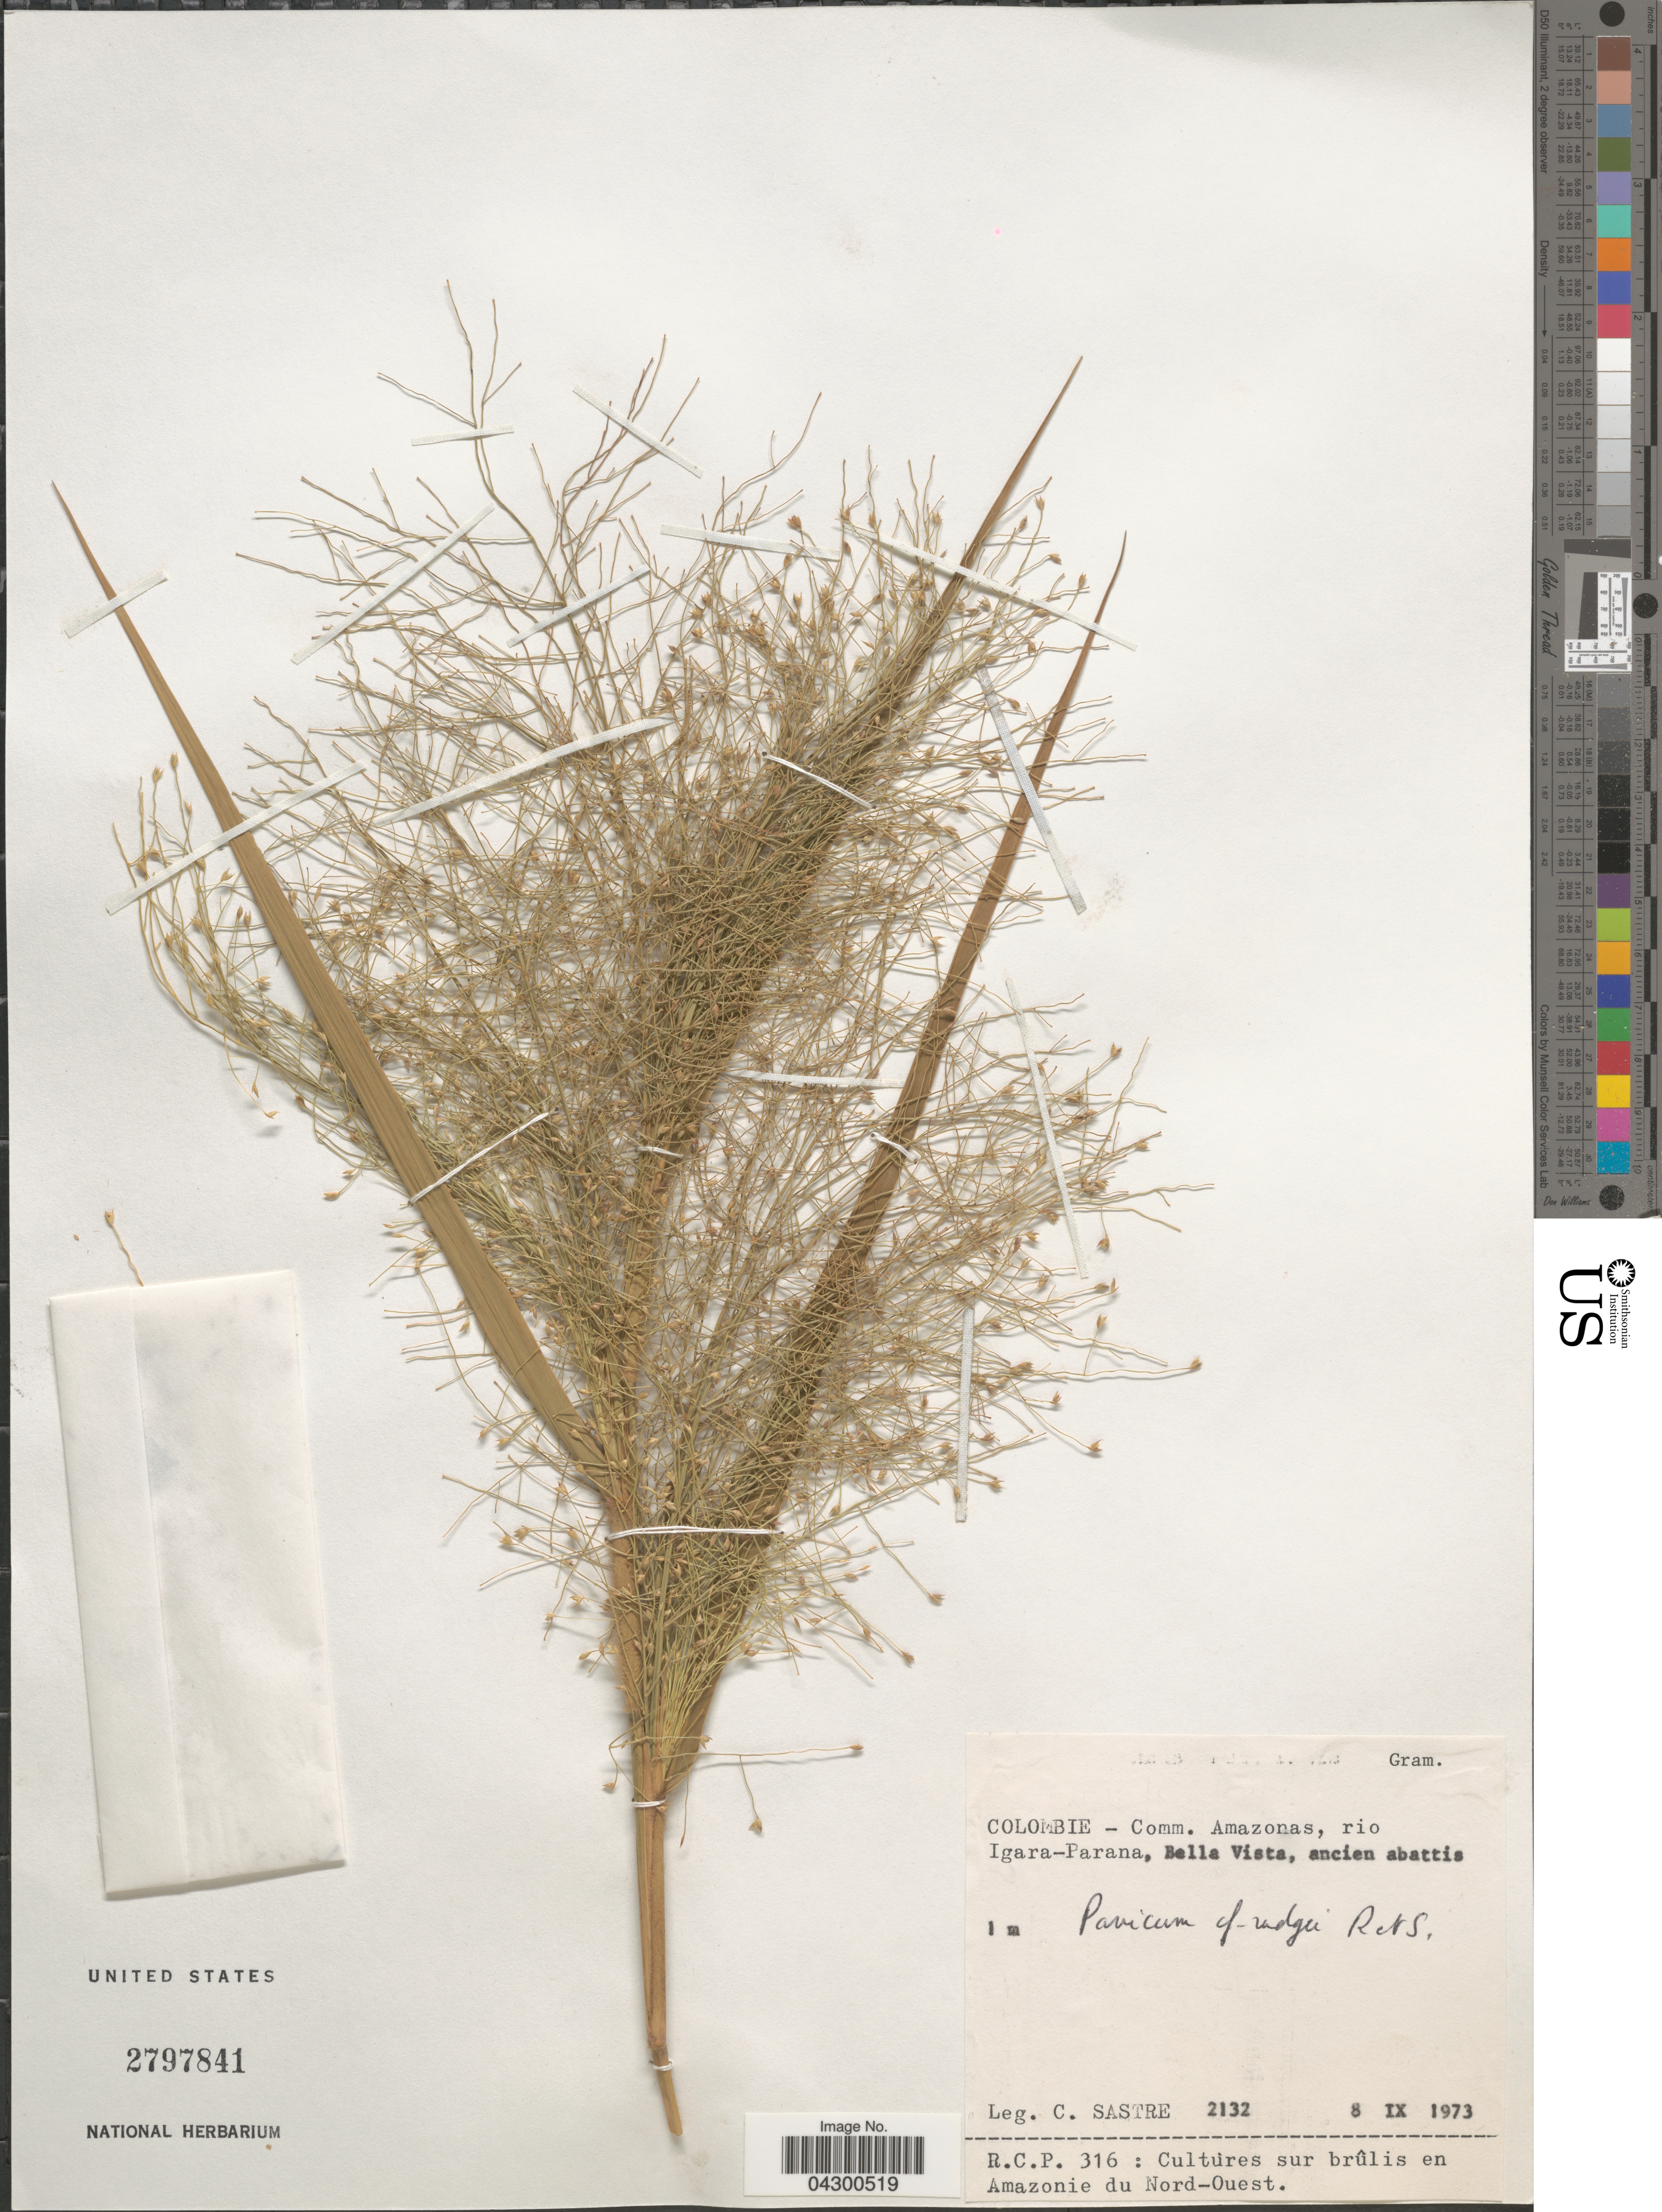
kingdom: Plantae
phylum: Tracheophyta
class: Liliopsida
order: Poales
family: Poaceae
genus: Panicum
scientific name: Panicum rudgei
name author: Roem. & Schult.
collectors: C. Sastre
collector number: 2132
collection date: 1973-09-08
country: Colombia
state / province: Amazônas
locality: Comm. Amazonas, rio Igara-Parana, Bella Vista, ancien abattis.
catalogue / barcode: US 2797841